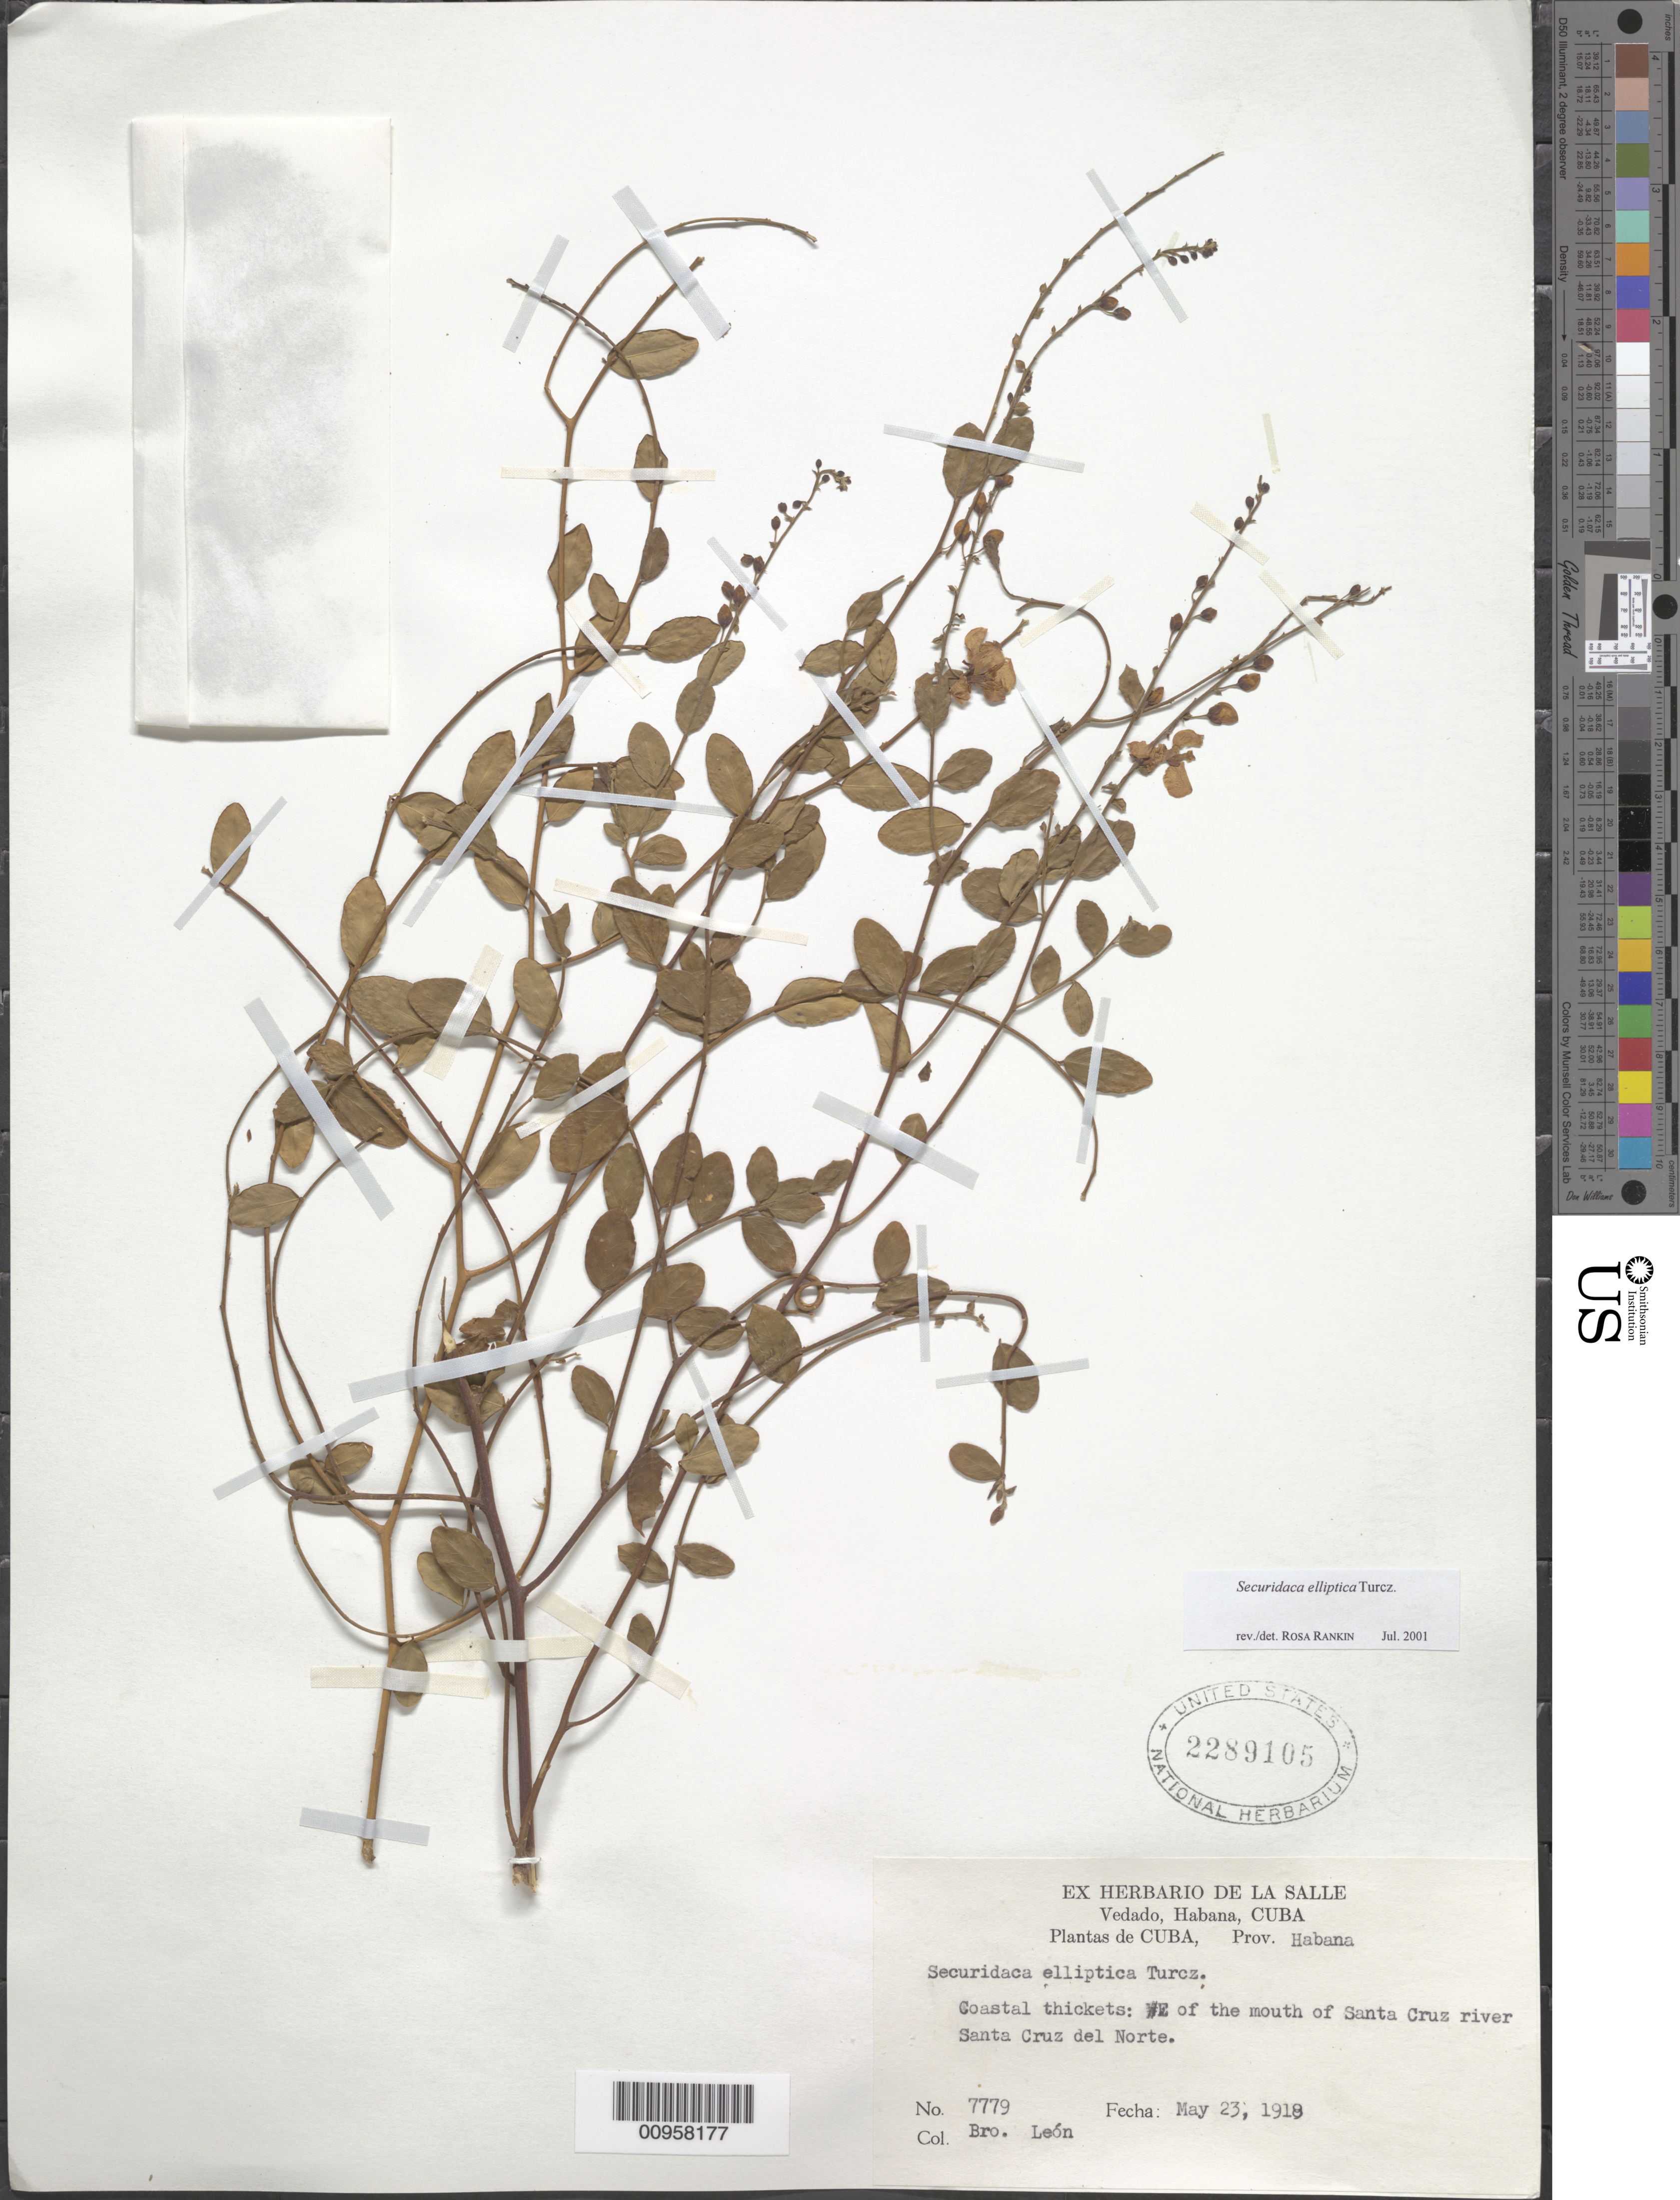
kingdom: Plantae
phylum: Tracheophyta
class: Magnoliopsida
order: Fabales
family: Polygalaceae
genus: Securidaca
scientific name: Securidaca elliptica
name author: Turcz.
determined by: Rankin Rodriguez, Rosa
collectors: Bro. León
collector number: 7779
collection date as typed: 23 May 1918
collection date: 1918-05-23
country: Cuba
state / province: La Habana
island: Cuba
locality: E of the mouth of Santa Cruz River, Santa Cruza del Norte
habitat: Coastal thickets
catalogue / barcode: US 2289105